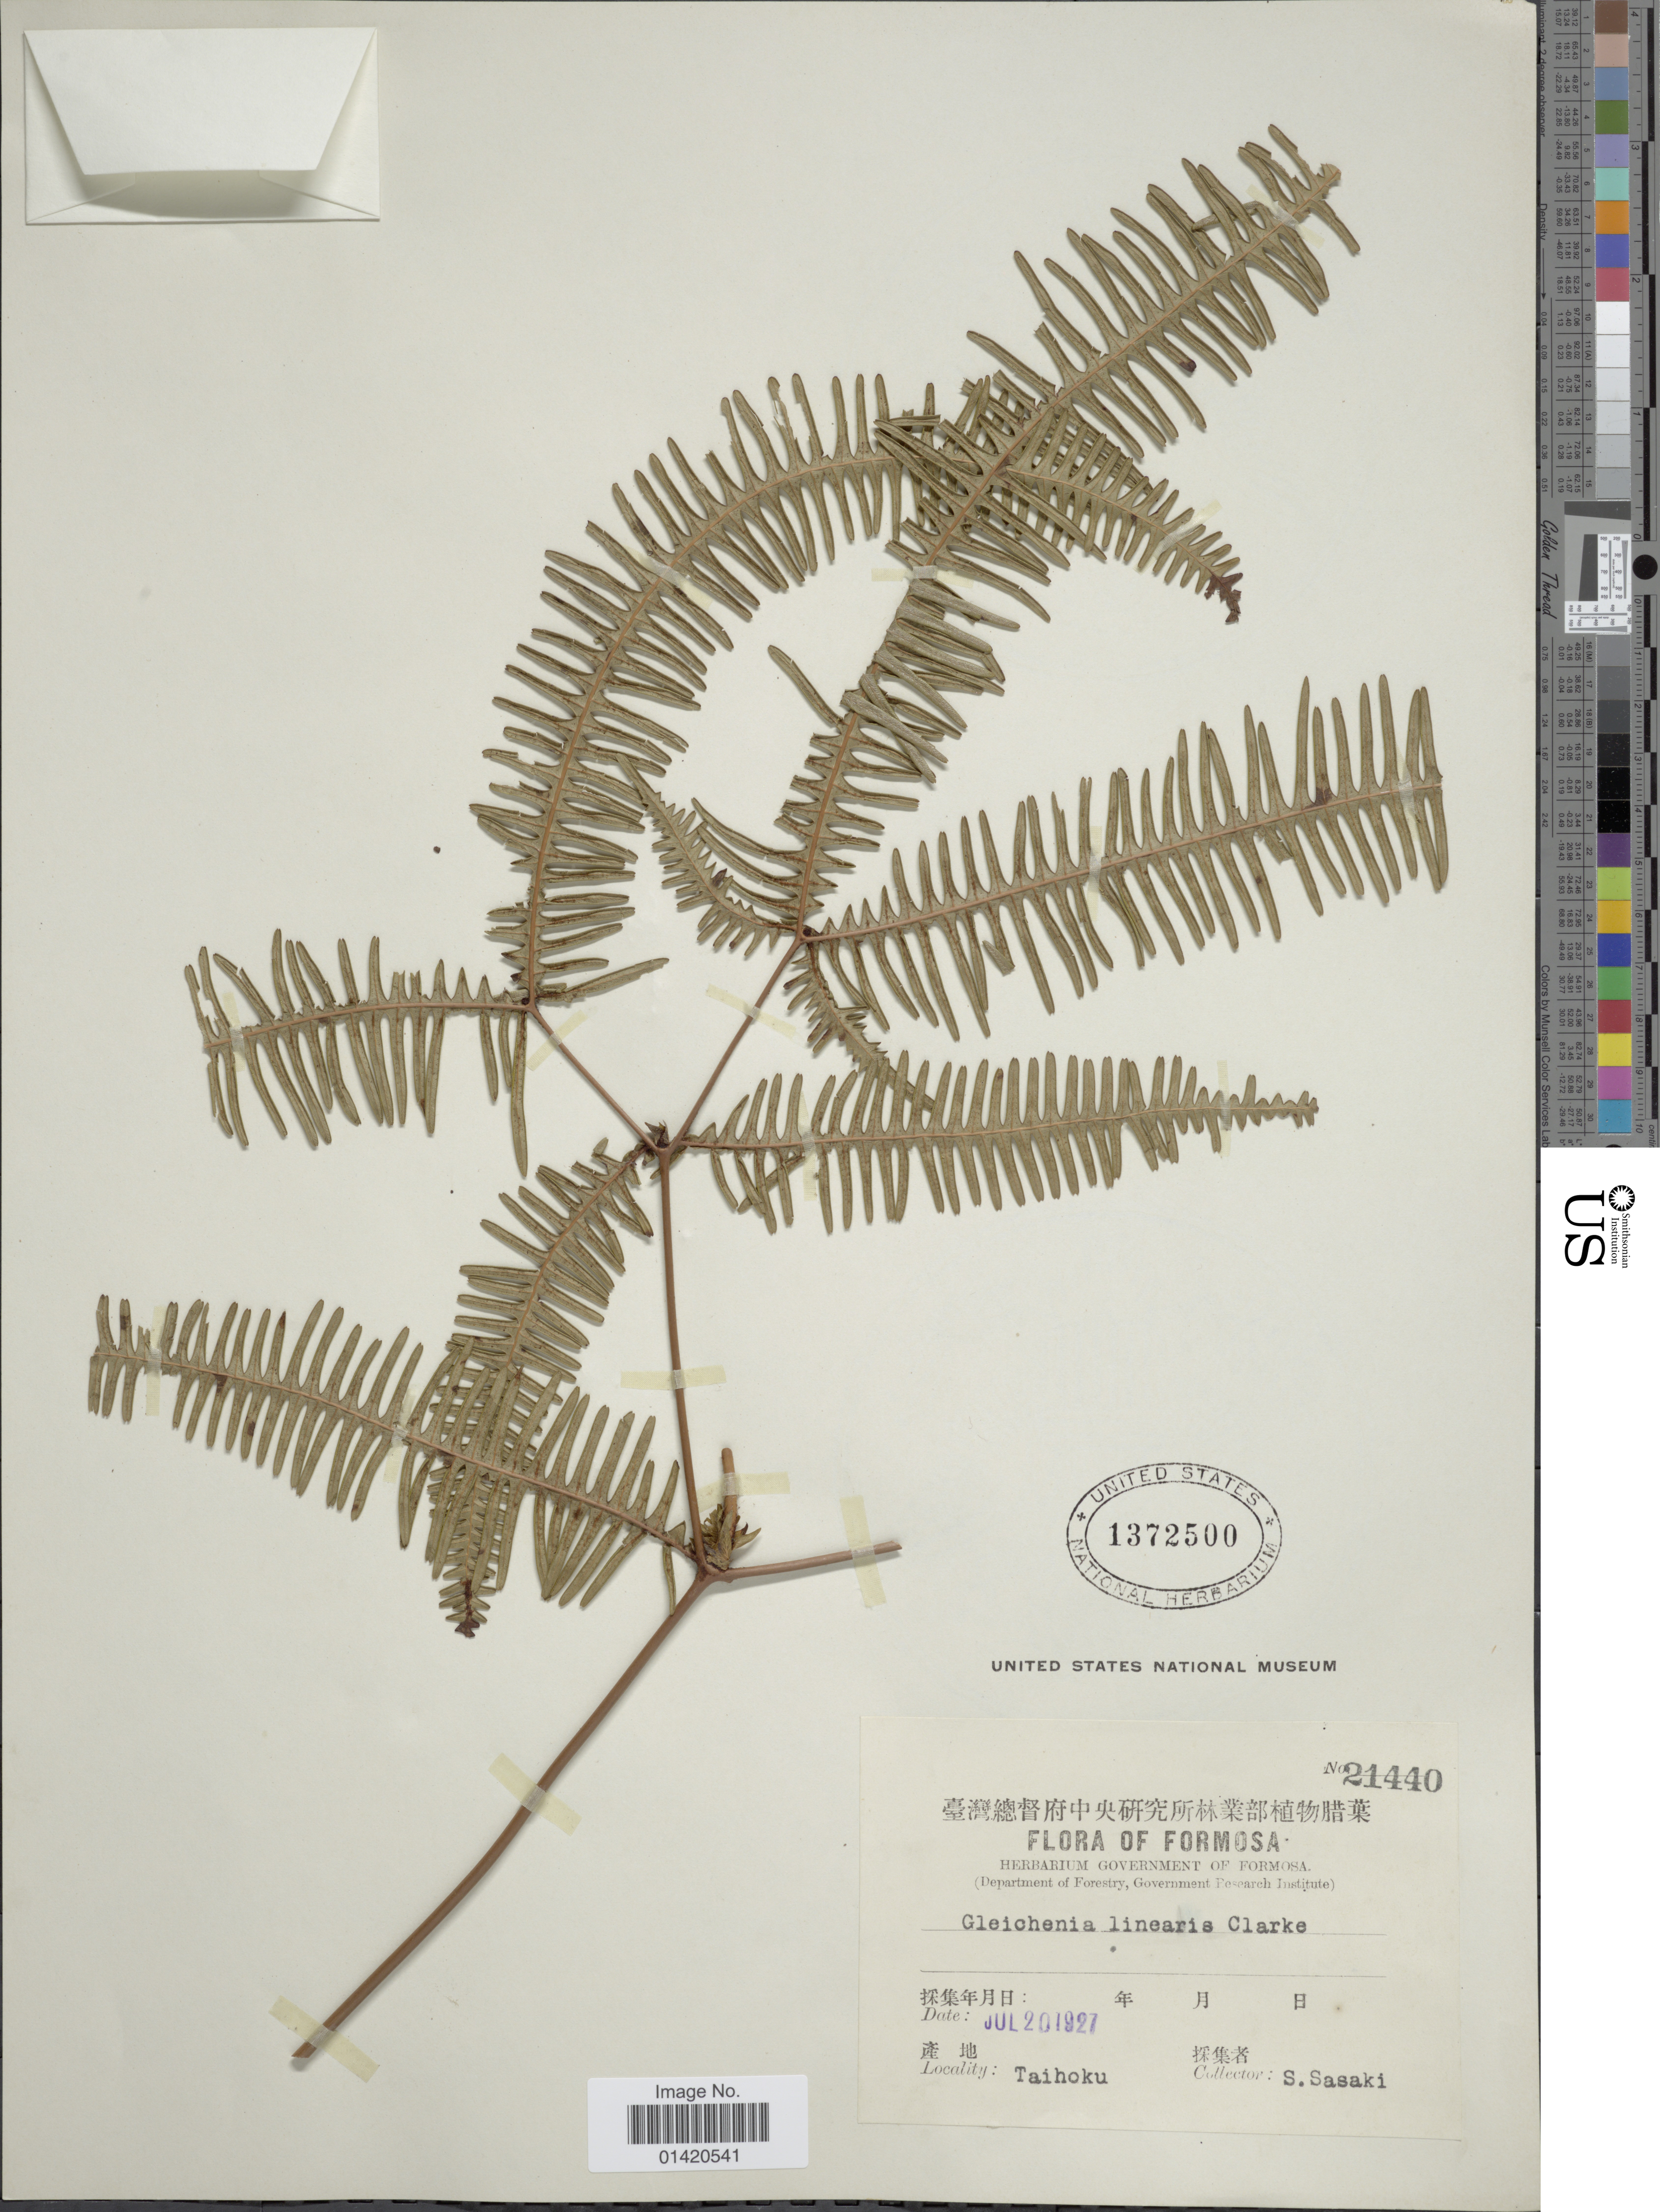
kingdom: Plantae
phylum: Tracheophyta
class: Polypodiopsida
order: Gleicheniales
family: Gleicheniaceae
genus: Dicranopteris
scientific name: Dicranopteris linearis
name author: (Burm. f.) Underw.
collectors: S. Sasaki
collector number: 21440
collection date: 1927-07-20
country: Taiwan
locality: Formosa, Taihoku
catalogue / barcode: US 1372500